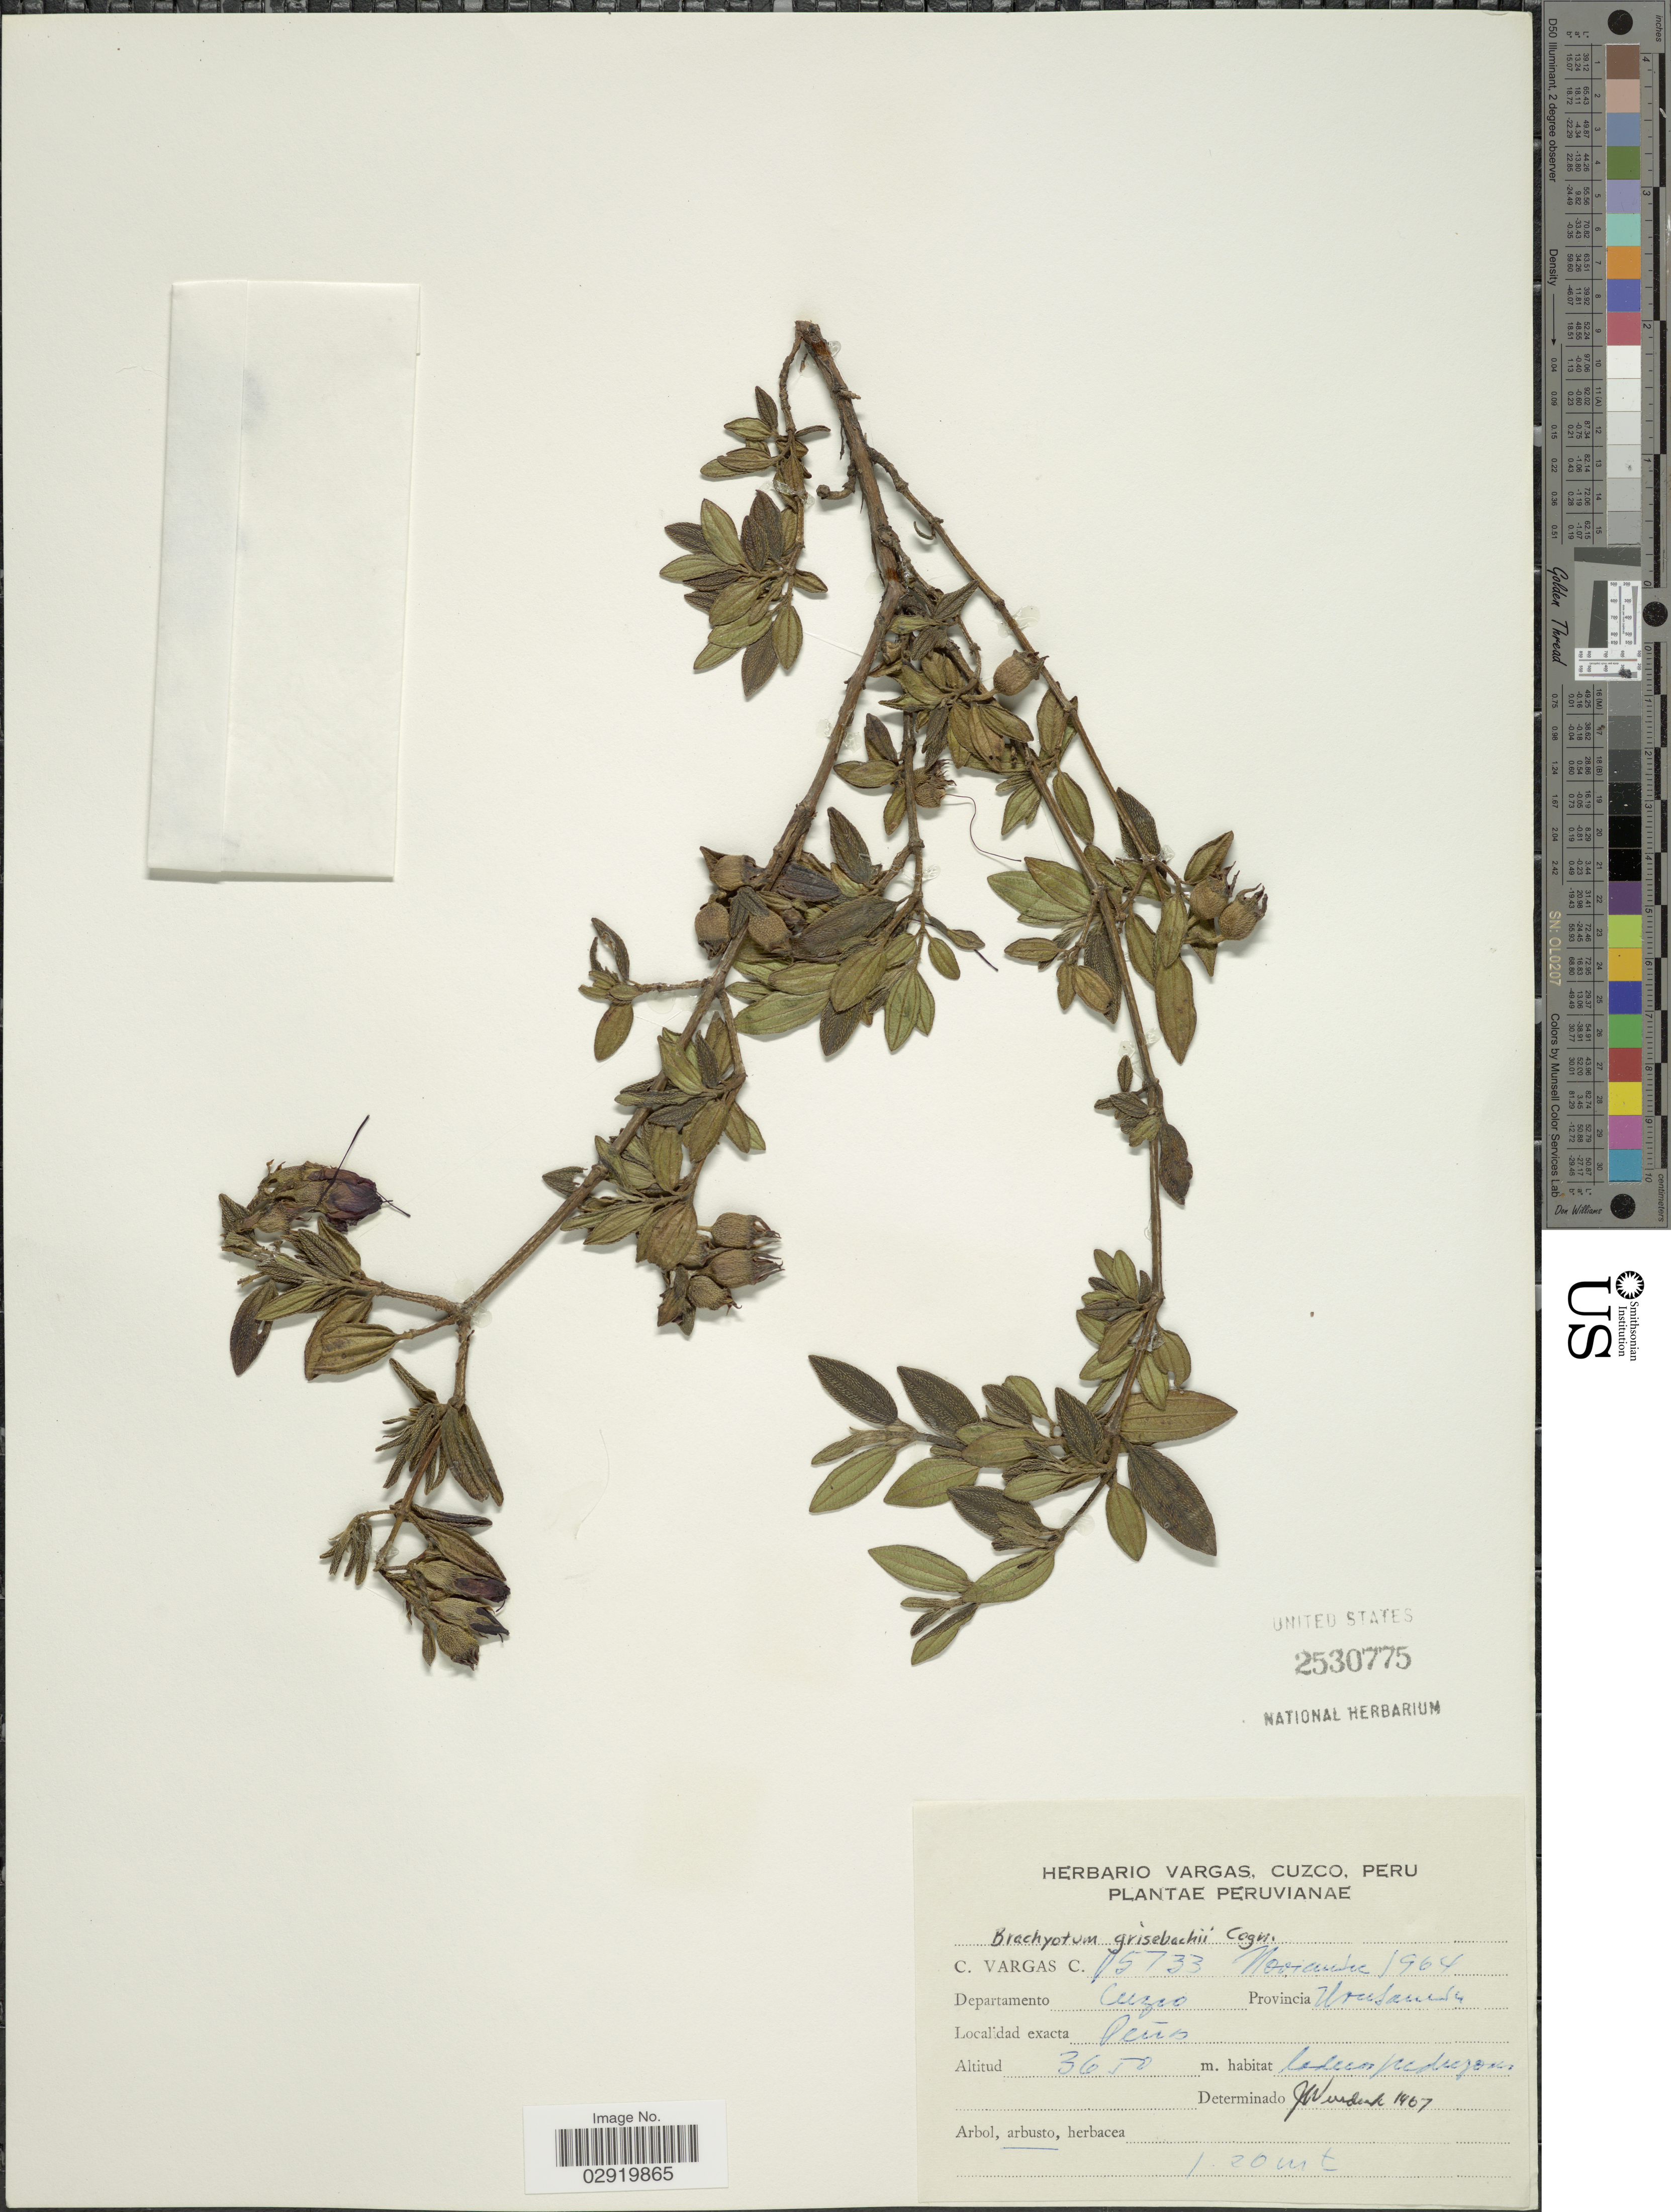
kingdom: Plantae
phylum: Tracheophyta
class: Magnoliopsida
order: Myrtales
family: Melastomataceae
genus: Brachyotum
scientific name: Brachyotum grisebachii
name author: Cogn.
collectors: C. Vargas Calderón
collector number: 05733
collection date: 1964-11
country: Peru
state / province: Cusco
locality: Departamento Cuzco. Provincia Urubamba. Peñas.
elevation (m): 3650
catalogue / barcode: US 2530775